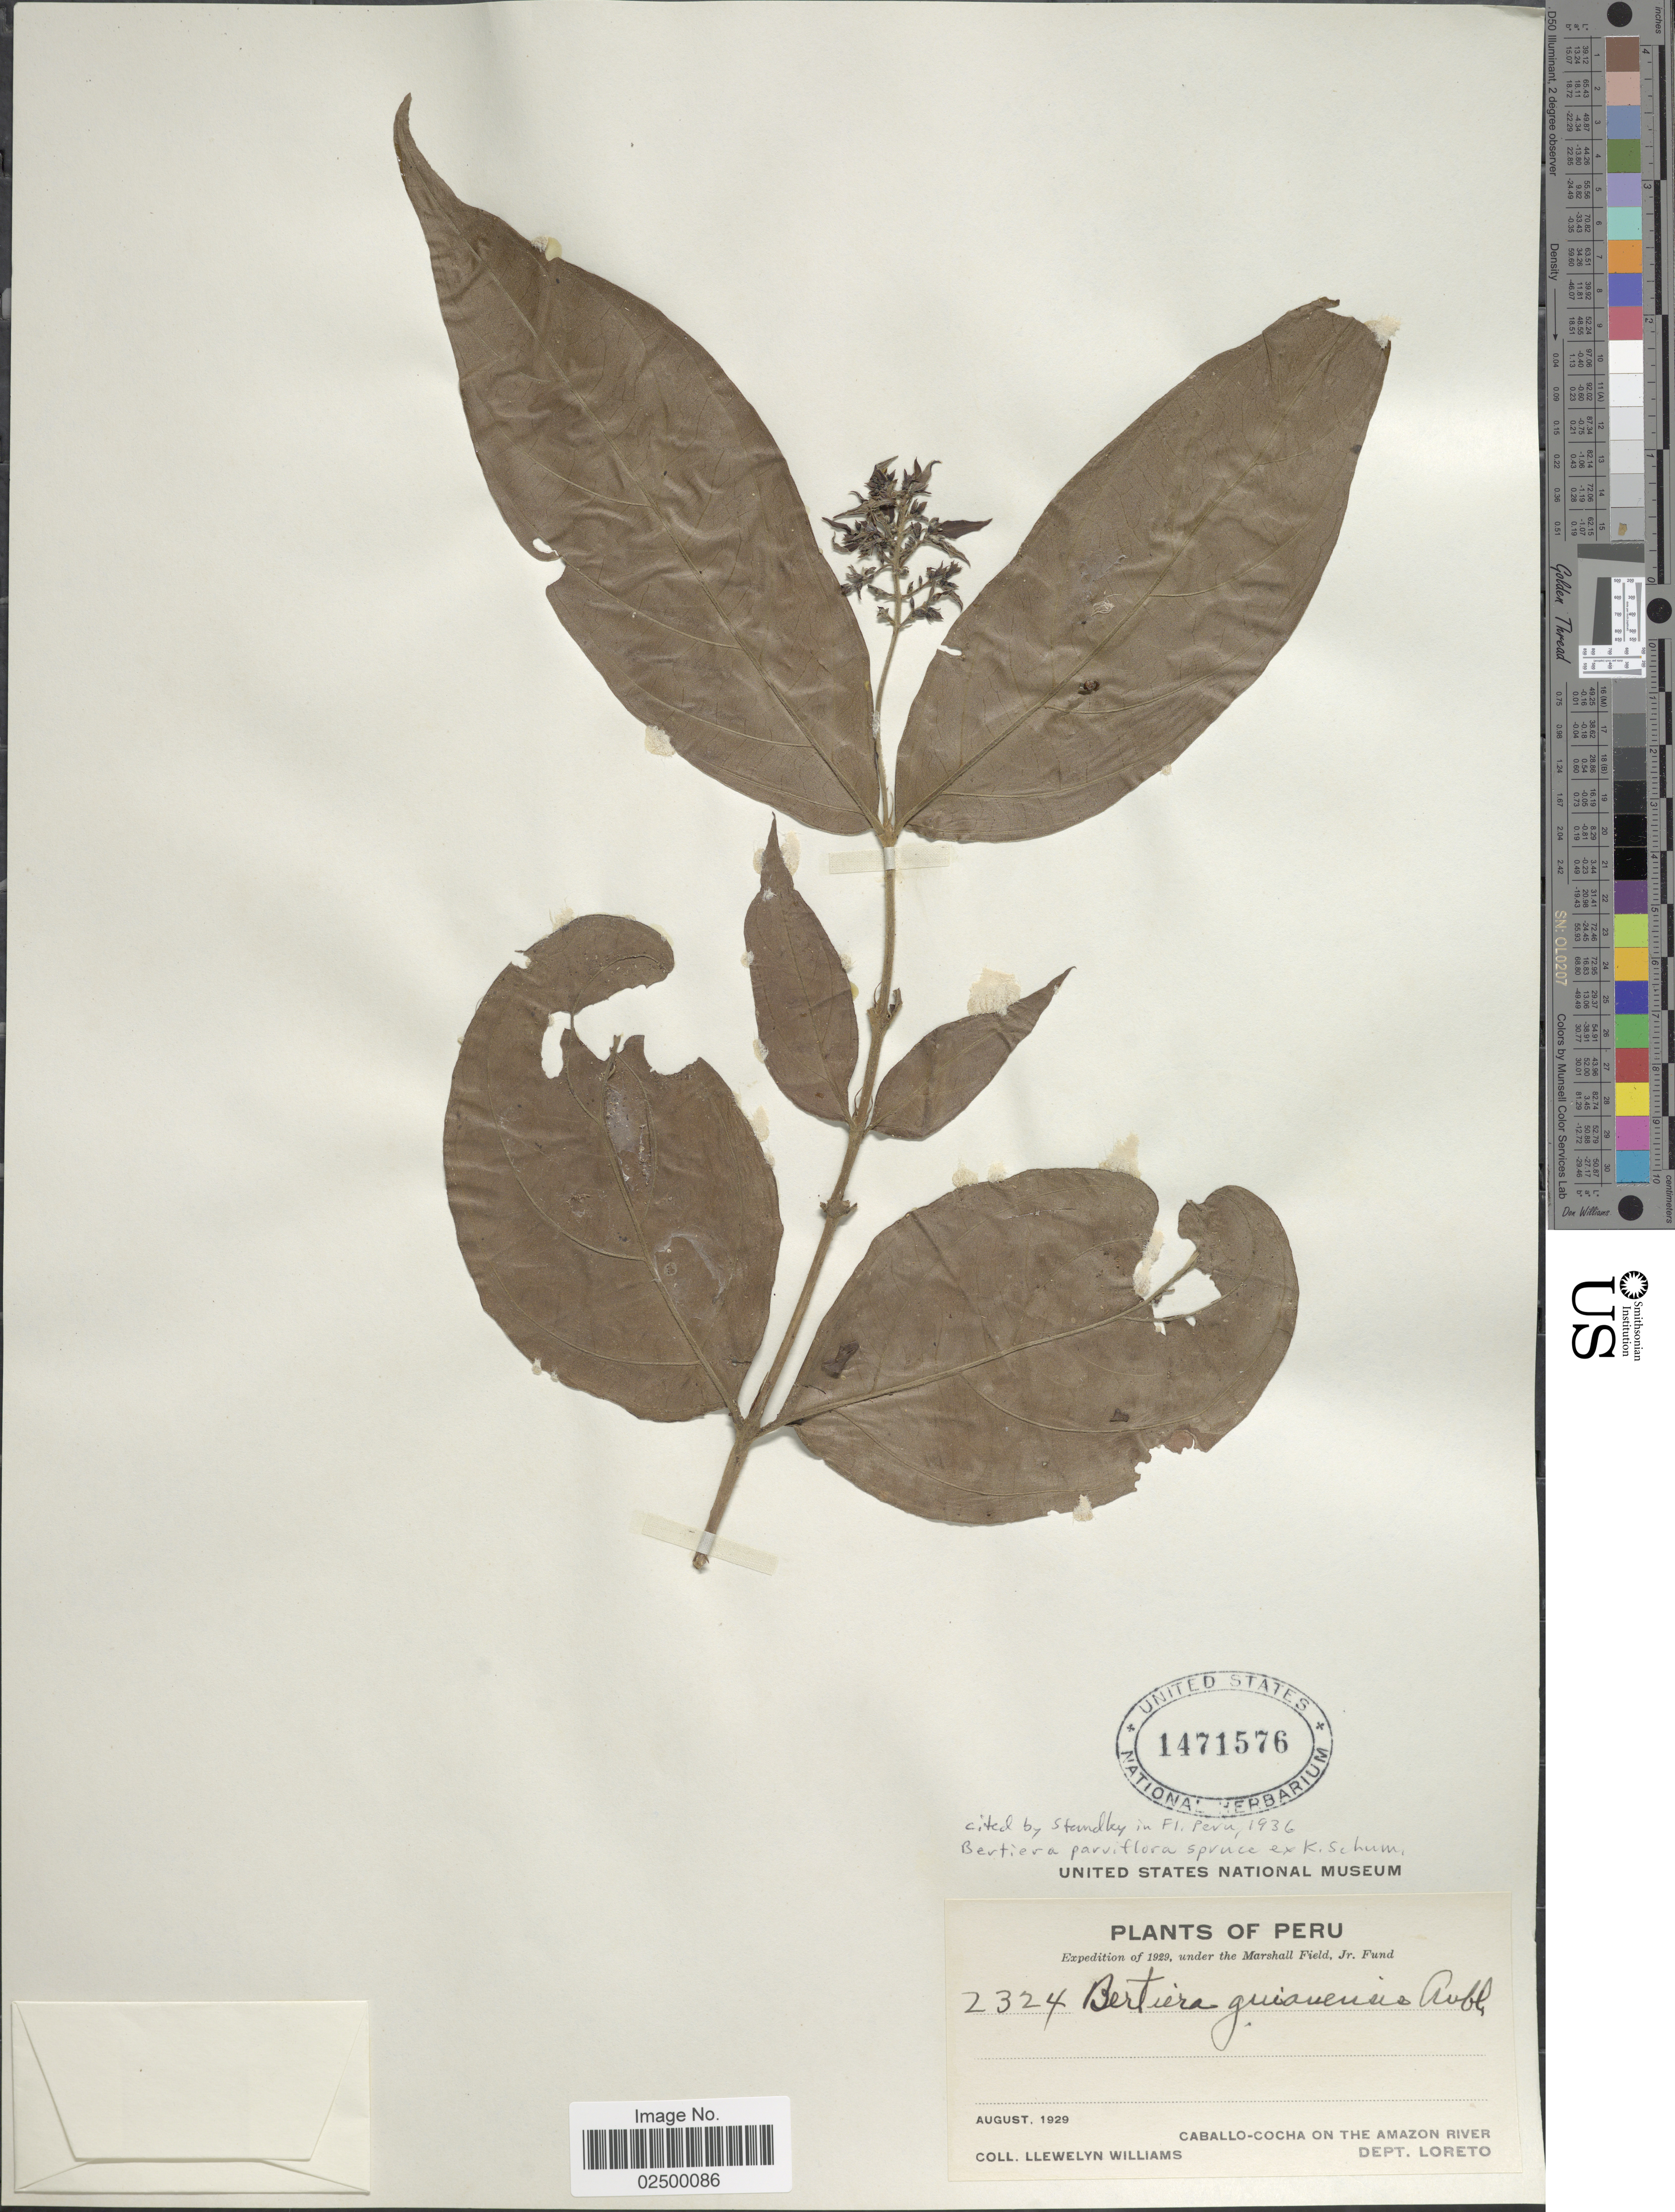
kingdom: Plantae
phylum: Tracheophyta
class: Magnoliopsida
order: Gentianales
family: Rubiaceae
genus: Bertiera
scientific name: Bertiera parviflora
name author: Spruce ex K. Schum.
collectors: Ll. Williams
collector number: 2324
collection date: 1929-08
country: Peru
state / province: Loreto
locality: Cabello-Cocha on the Amazon River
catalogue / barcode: US 1471576